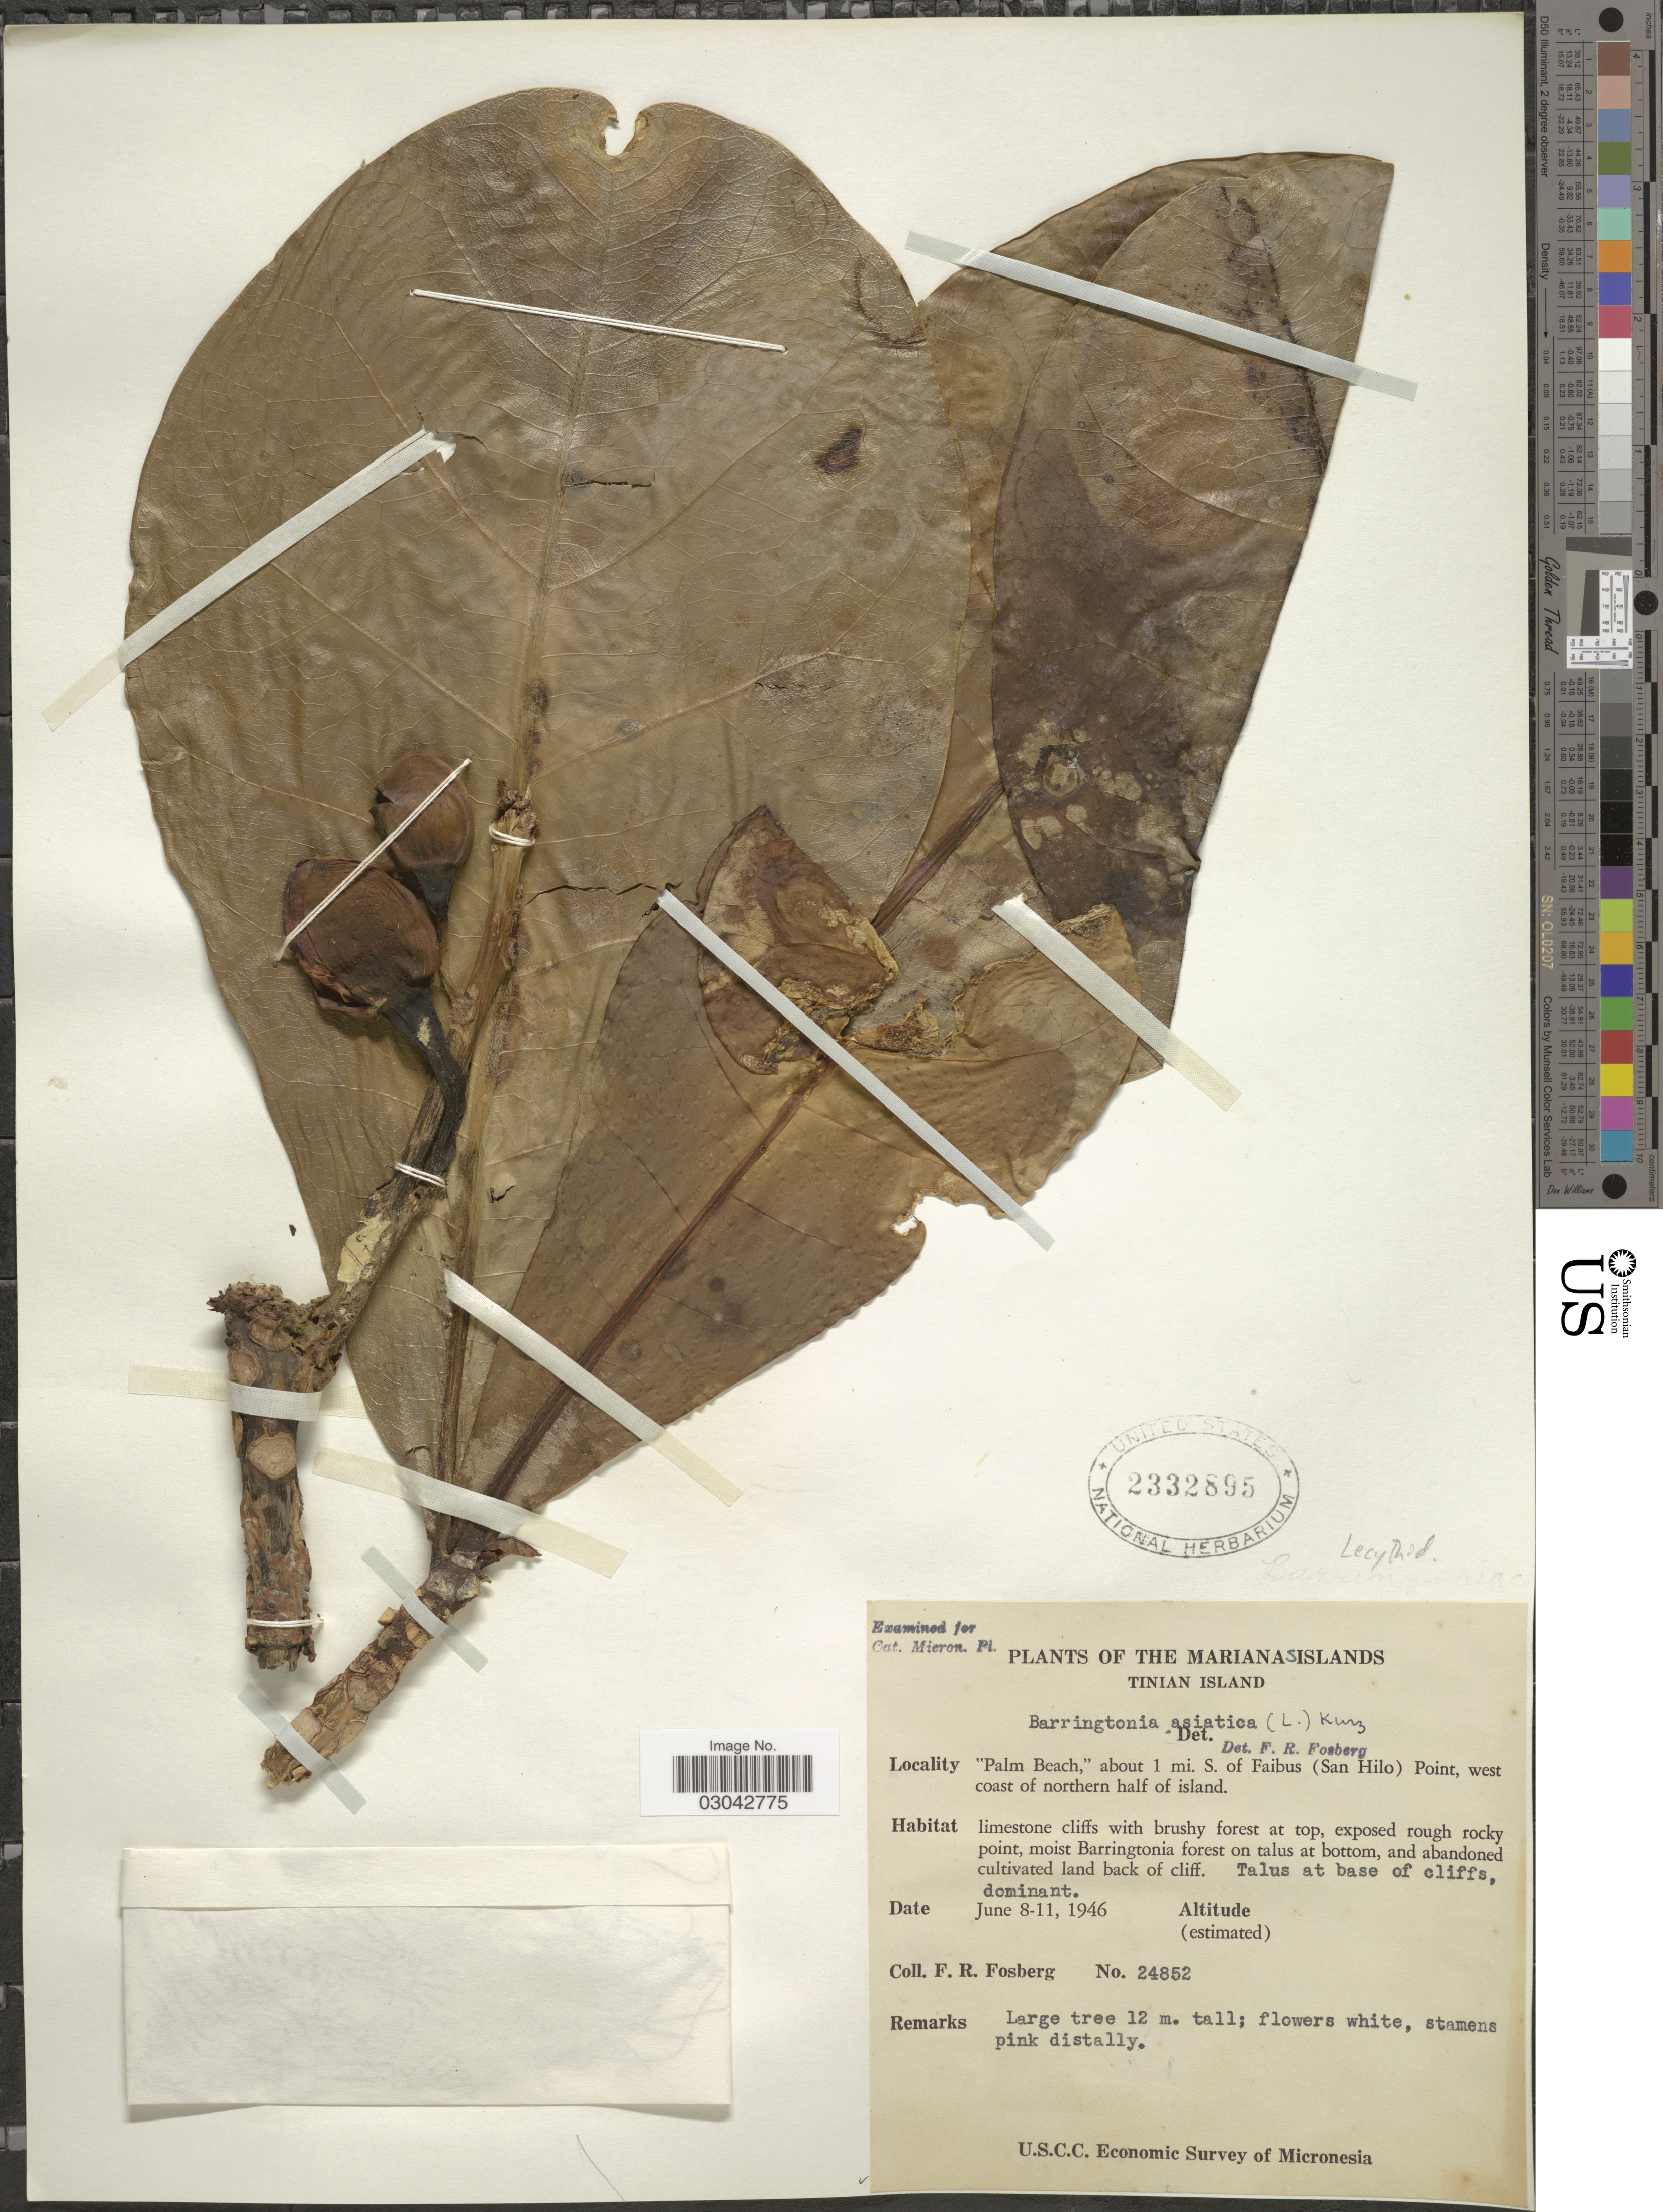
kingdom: Plantae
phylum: Tracheophyta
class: Magnoliopsida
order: Ericales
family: Lecythidaceae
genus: Barringtonia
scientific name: Barringtonia asiatica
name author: (L.) Kurz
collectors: F. R. Fosberg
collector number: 24852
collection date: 1946-06-08/1946-06-11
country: Northern Mariana Islands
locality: Marianas Islands. Tinian Island."Palm Beach,"about 1 mi. S. of Faibus (San Hilo) Point, west coast of northern half of island.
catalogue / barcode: US 2332895